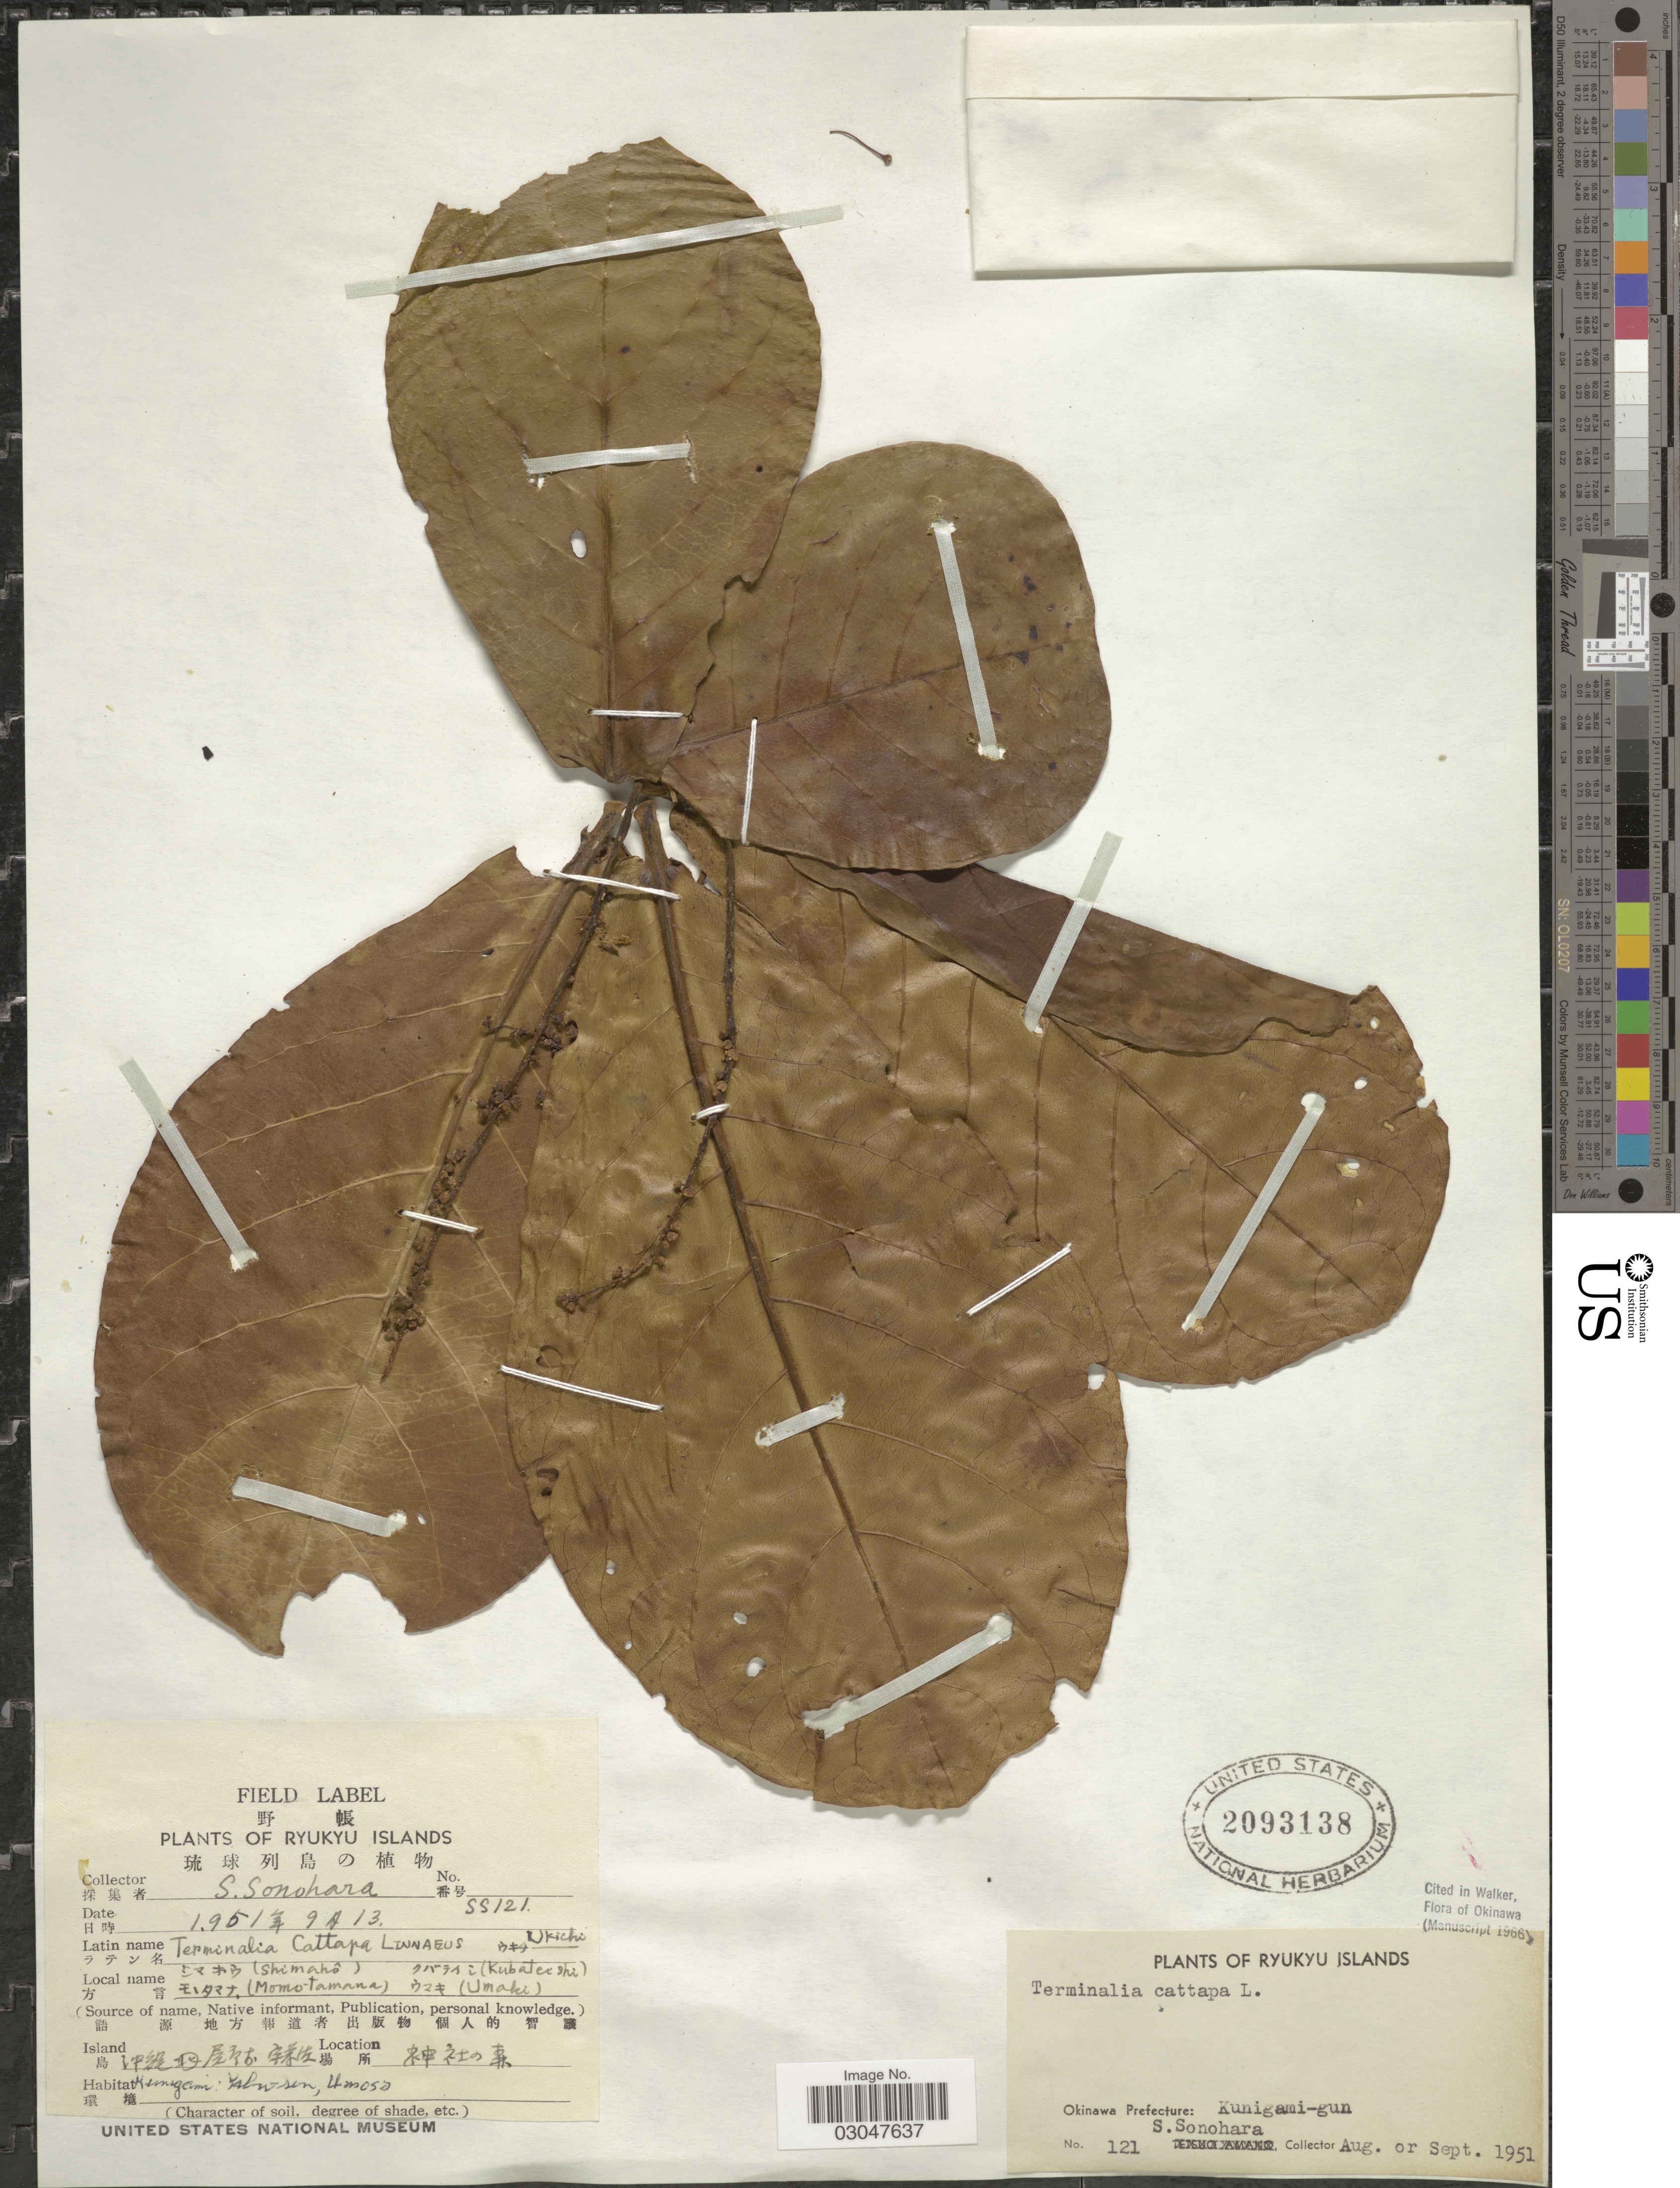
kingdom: Plantae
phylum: Tracheophyta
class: Magnoliopsida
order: Myrtales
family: Combretaceae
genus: Terminalia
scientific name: Terminalia catappa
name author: L.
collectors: S. Sonohara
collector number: SS121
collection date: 1951-09-13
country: Japan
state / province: Okinawa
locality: Ryukyu Islands. Kunigami-gun. Yabu-san, Umosa.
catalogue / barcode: US 2093138